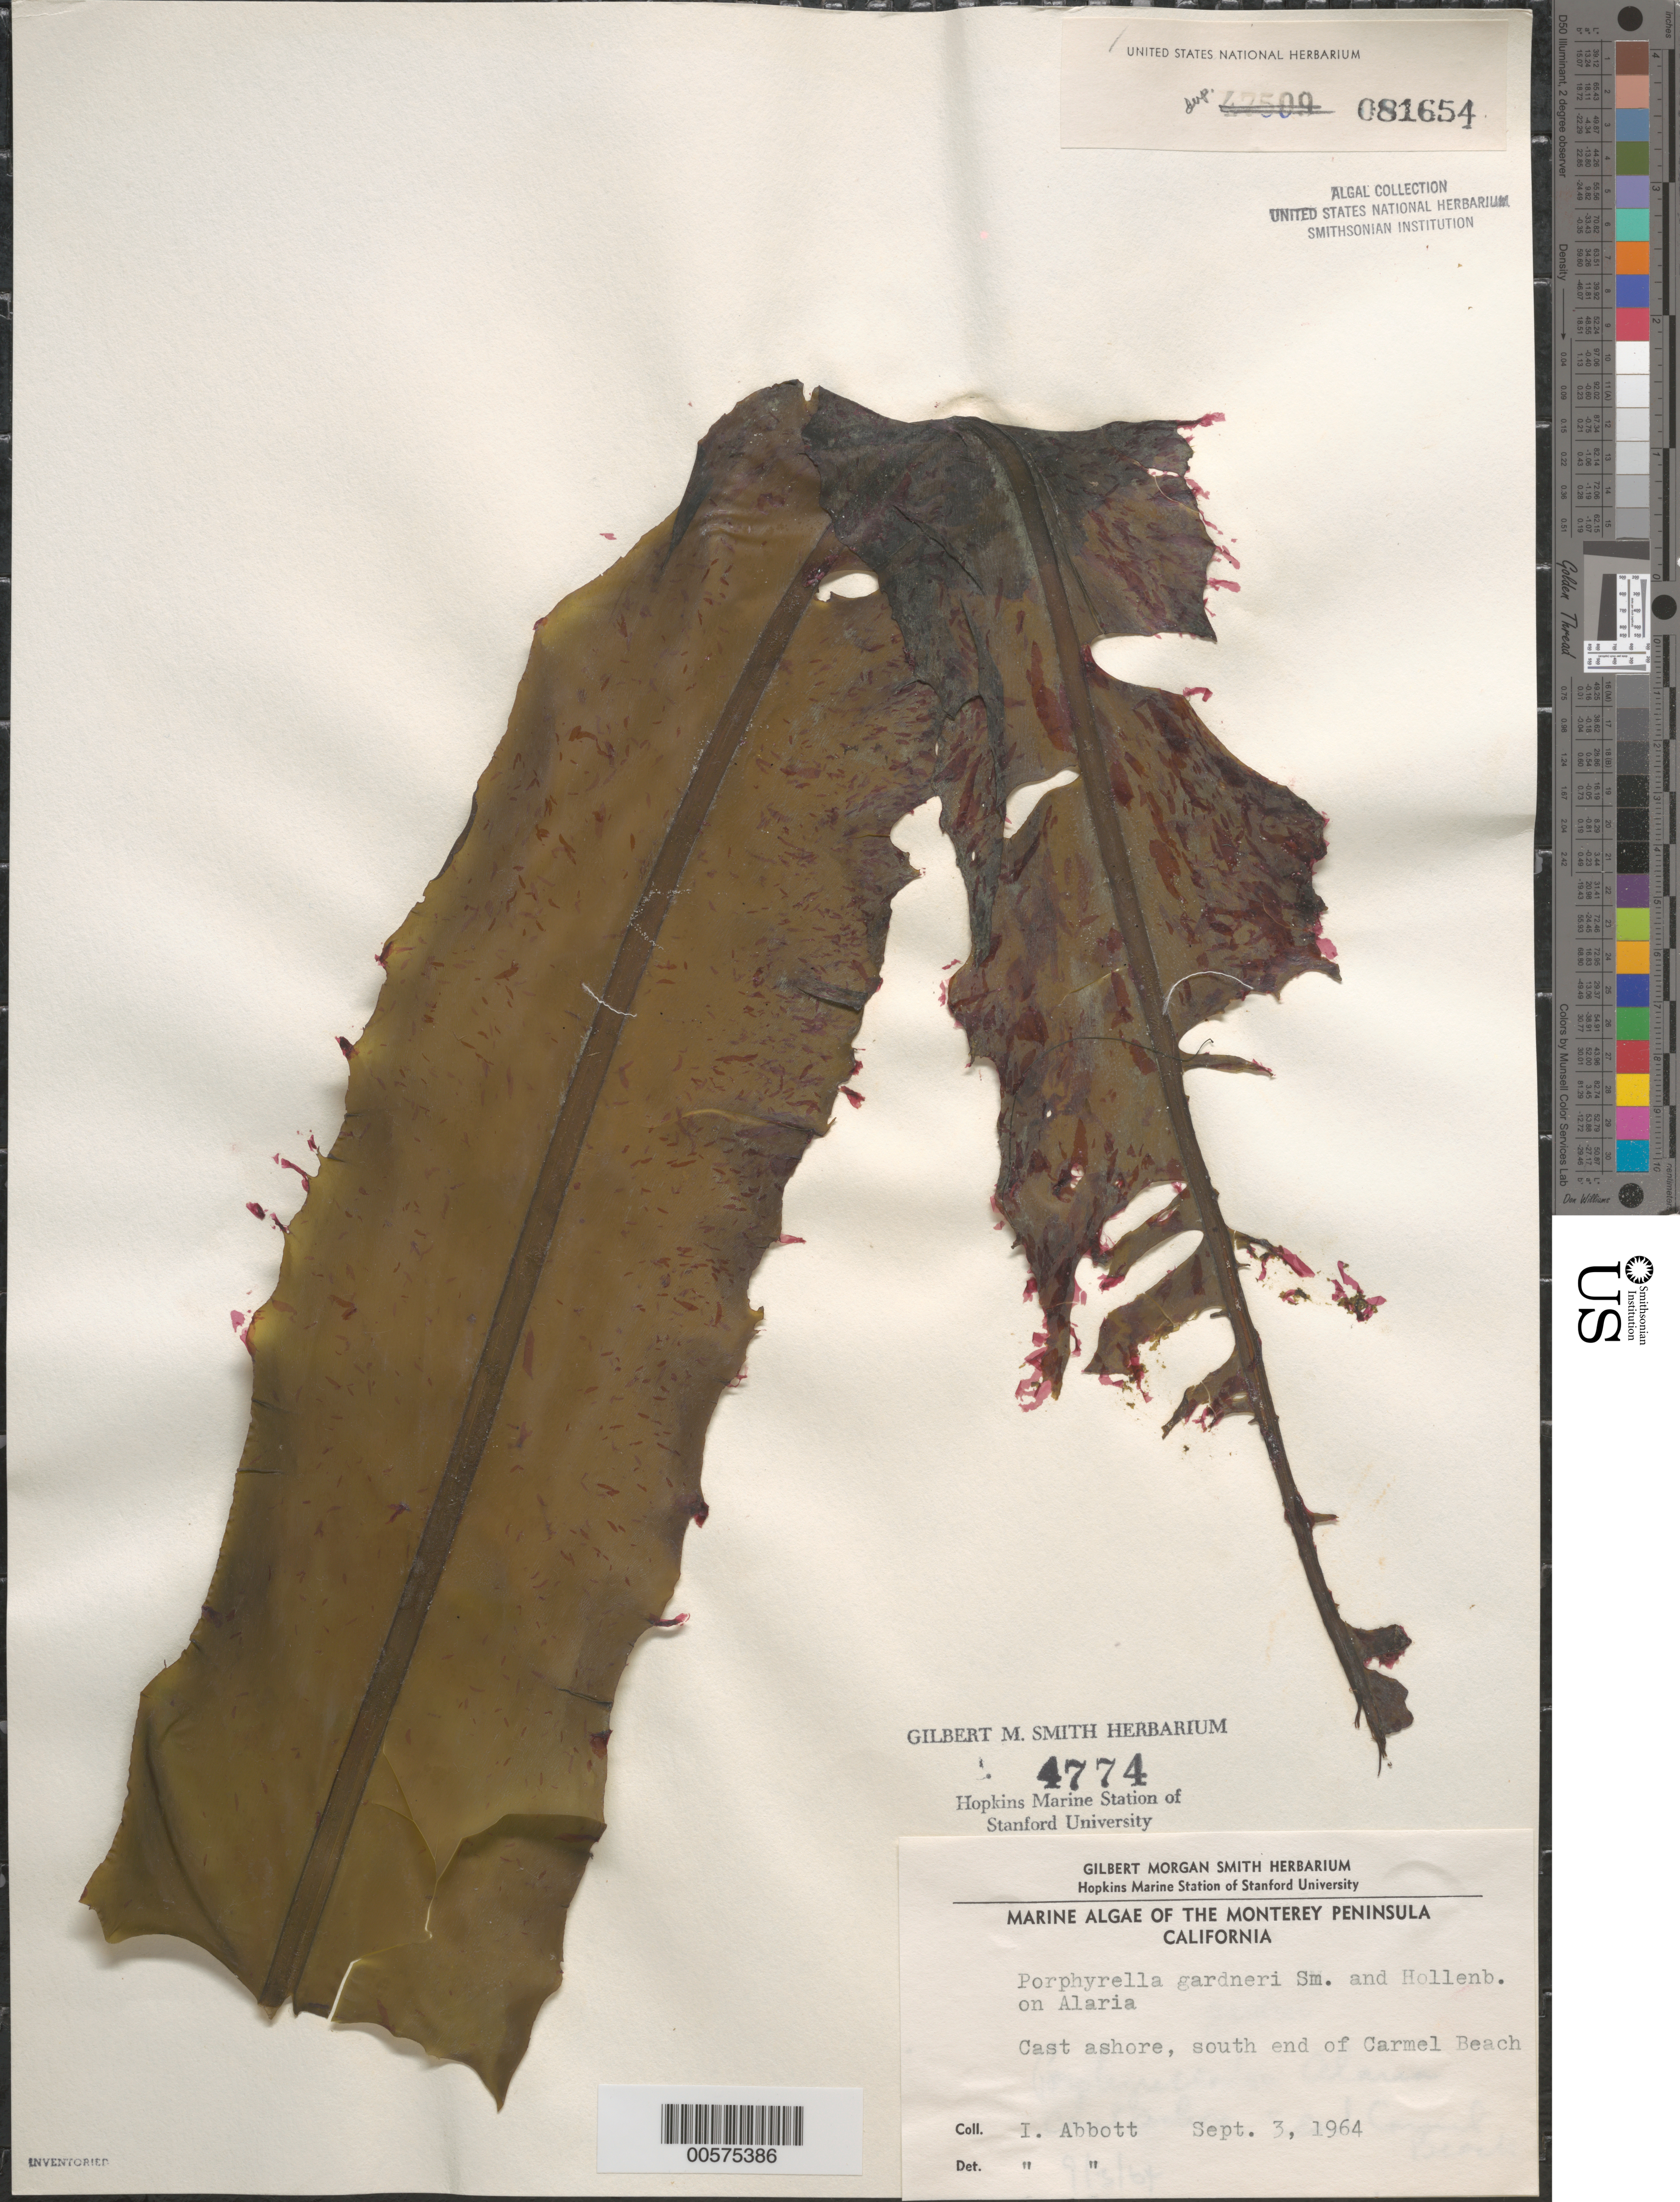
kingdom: Plantae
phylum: Rhodophyta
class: Bangiophyceae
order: Bangiales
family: Bangiaceae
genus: Pyropia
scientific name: Pyropia gardneri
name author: (G.M. Sm. & Hollenb.) S.C. Lindstrom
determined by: Algae name updating Project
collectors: I. A. Abbott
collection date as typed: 03 Sep 1964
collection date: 1964-09-03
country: United States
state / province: California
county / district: Monterey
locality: Carmel Beach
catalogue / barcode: US 81654